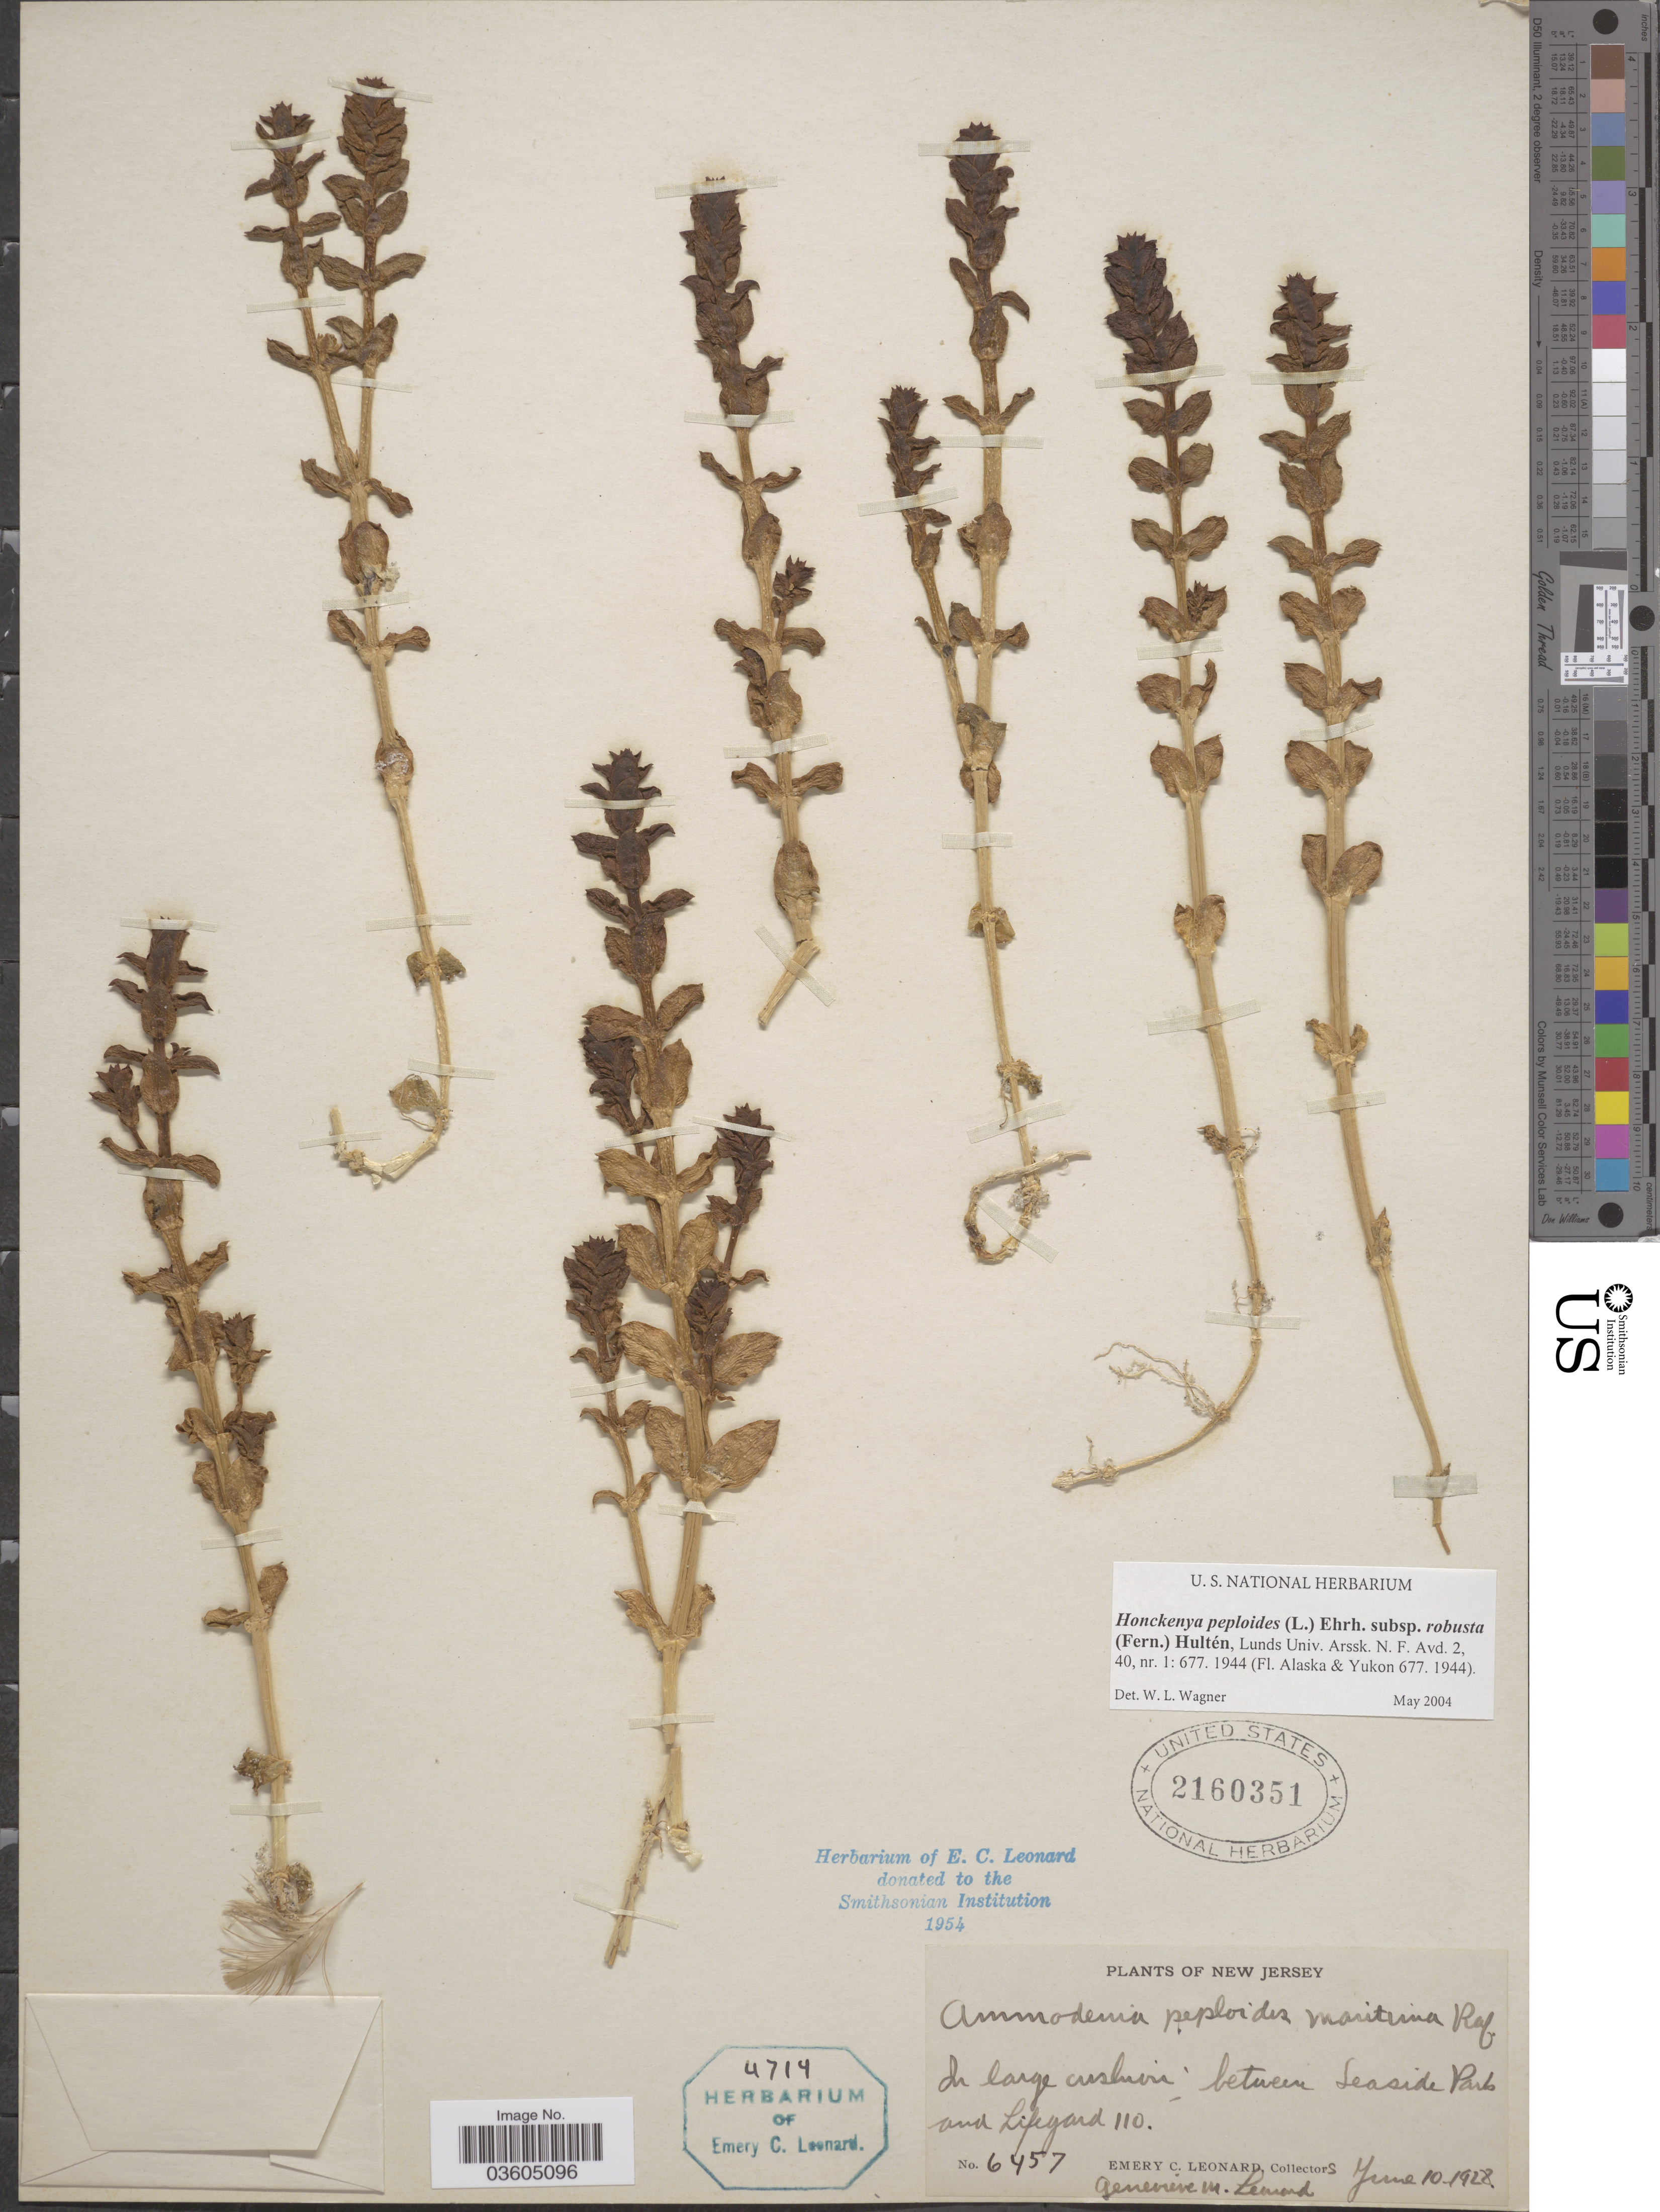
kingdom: Plantae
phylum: Tracheophyta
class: Magnoliopsida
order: Caryophyllales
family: Caryophyllaceae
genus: Honckenya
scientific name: Honckenya peploides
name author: (L.) Ehrh.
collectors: E. C. Leonard & G. M. Leonard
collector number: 6457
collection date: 1928-06-10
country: United States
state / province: New Jersey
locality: Between Seaside Park and Lifeyard 110.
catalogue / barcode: US 2160351